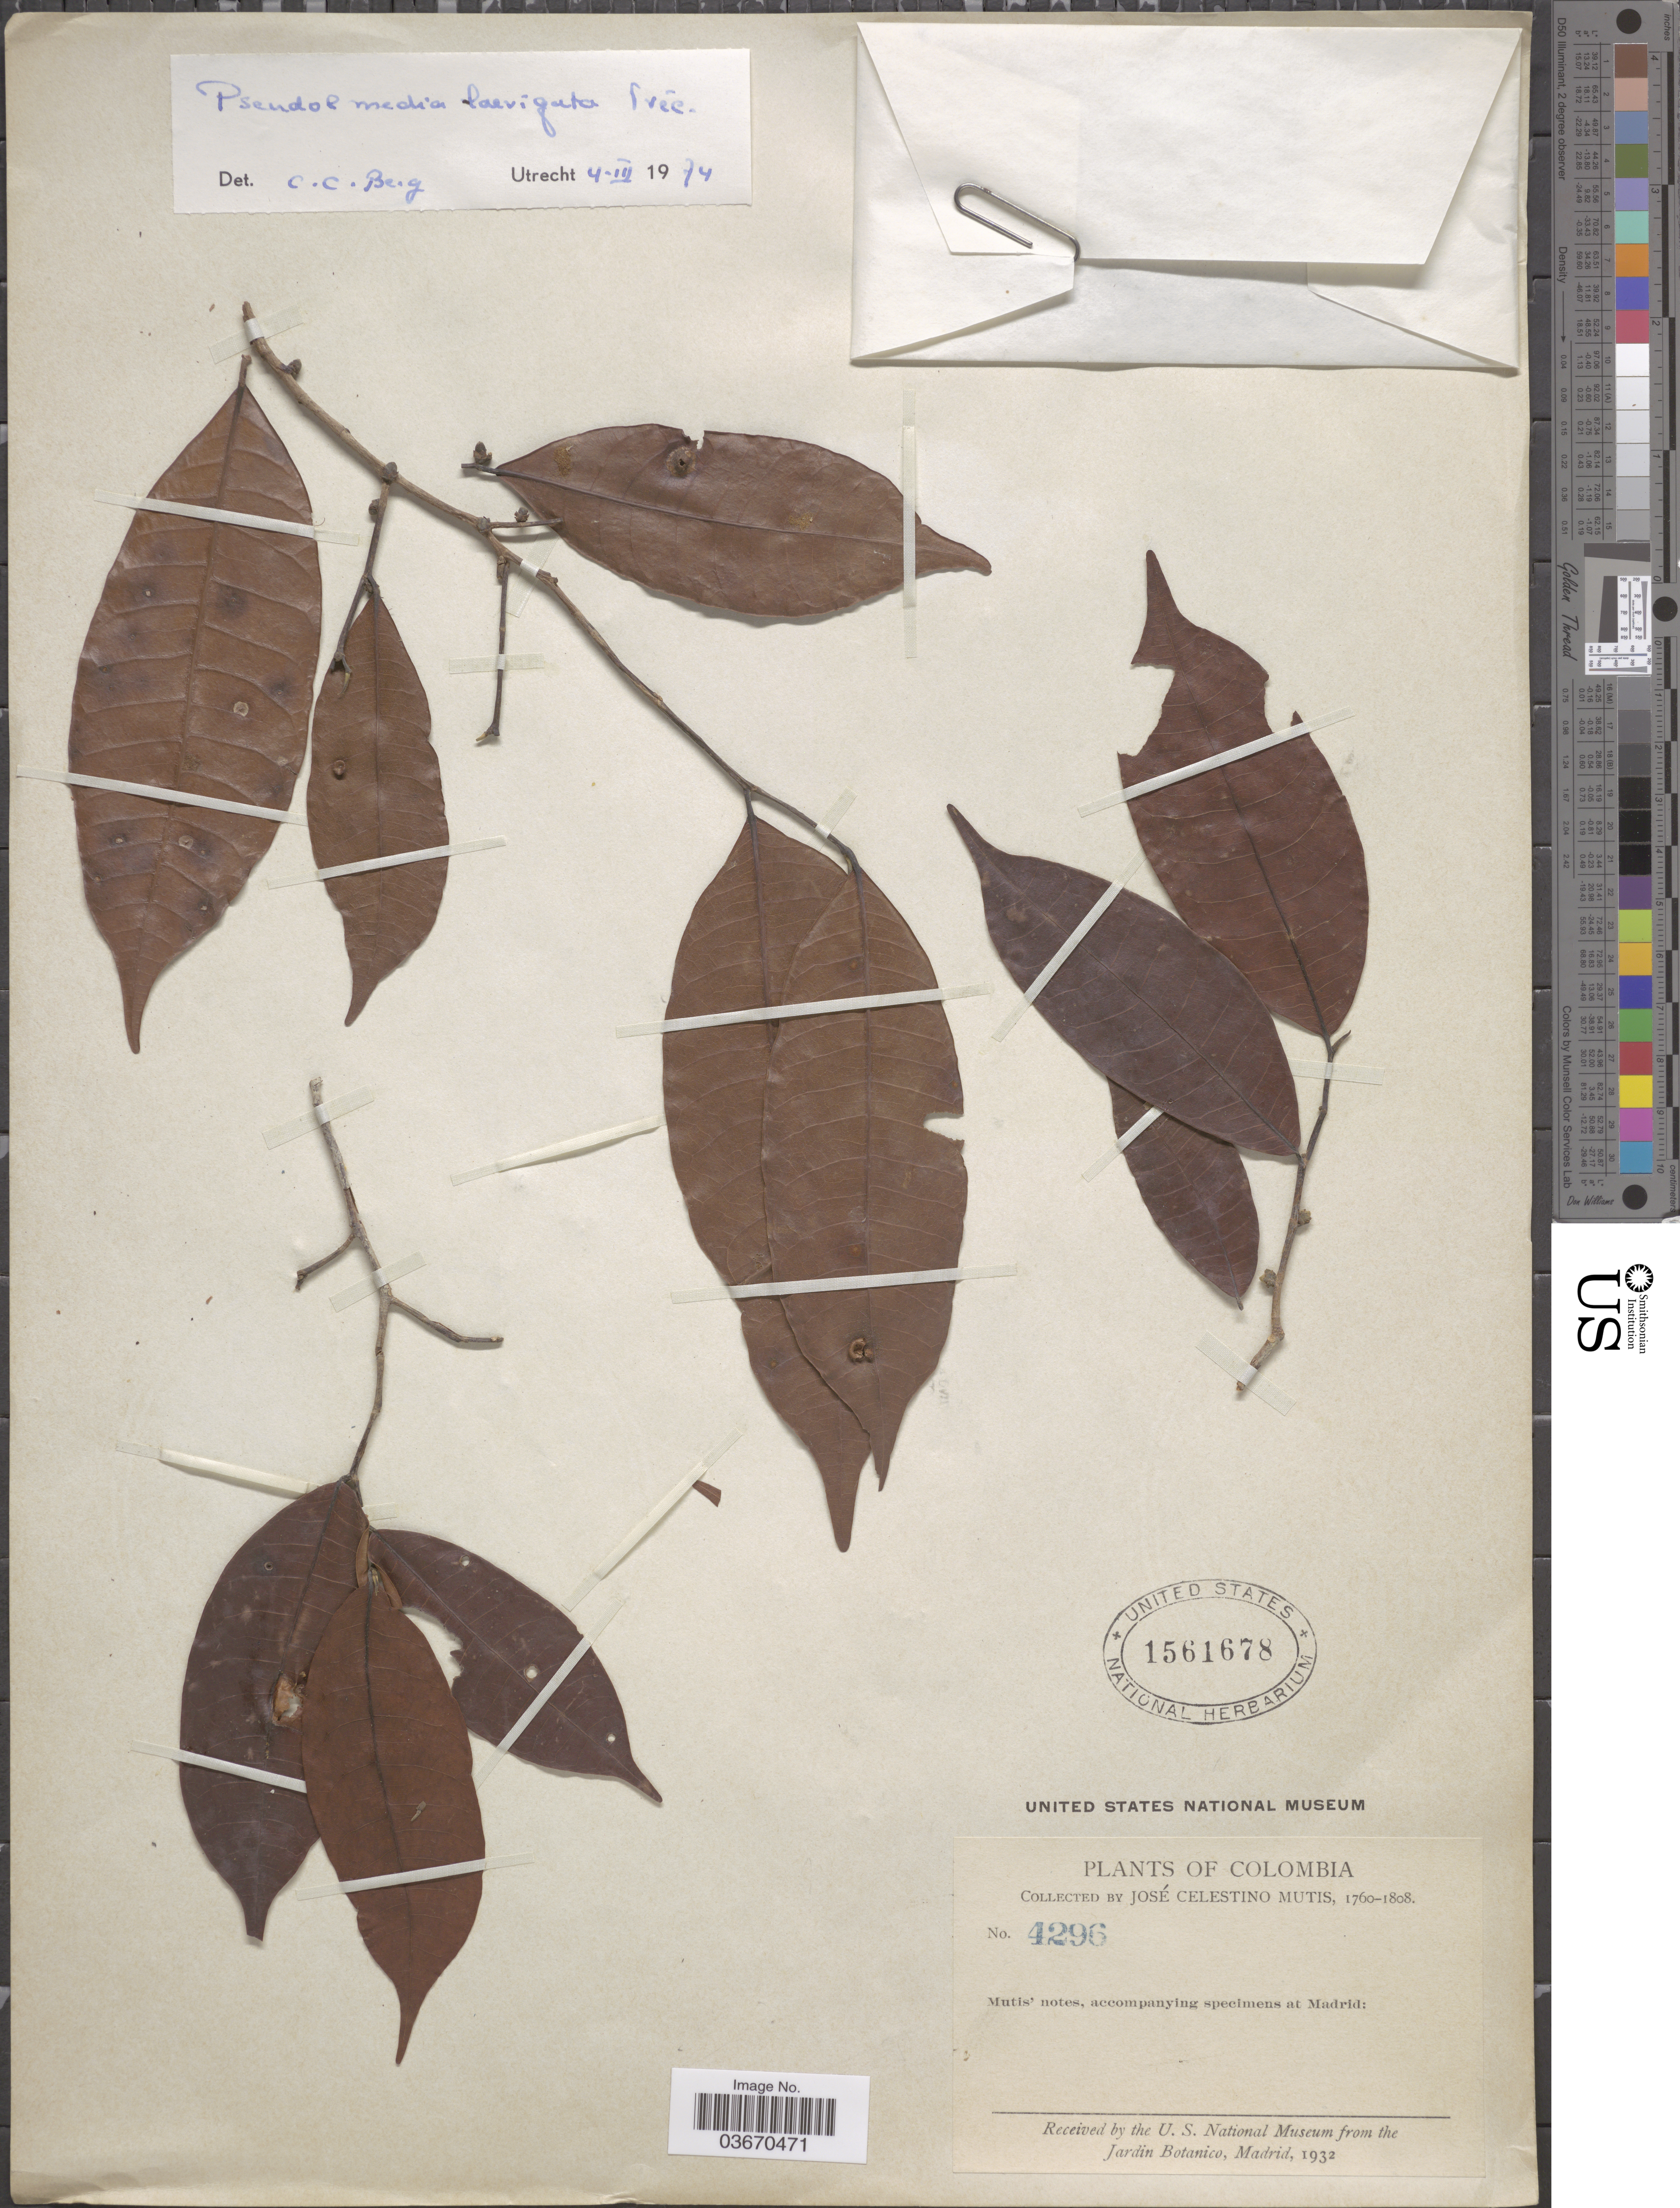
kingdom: Plantae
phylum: Tracheophyta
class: Magnoliopsida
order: Rosales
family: Moraceae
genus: Pseudolmedia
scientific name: Pseudolmedia laevigata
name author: Trécul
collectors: J. C. B. Mutis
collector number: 4296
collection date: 1760/1808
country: Colombia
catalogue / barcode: US 1561678